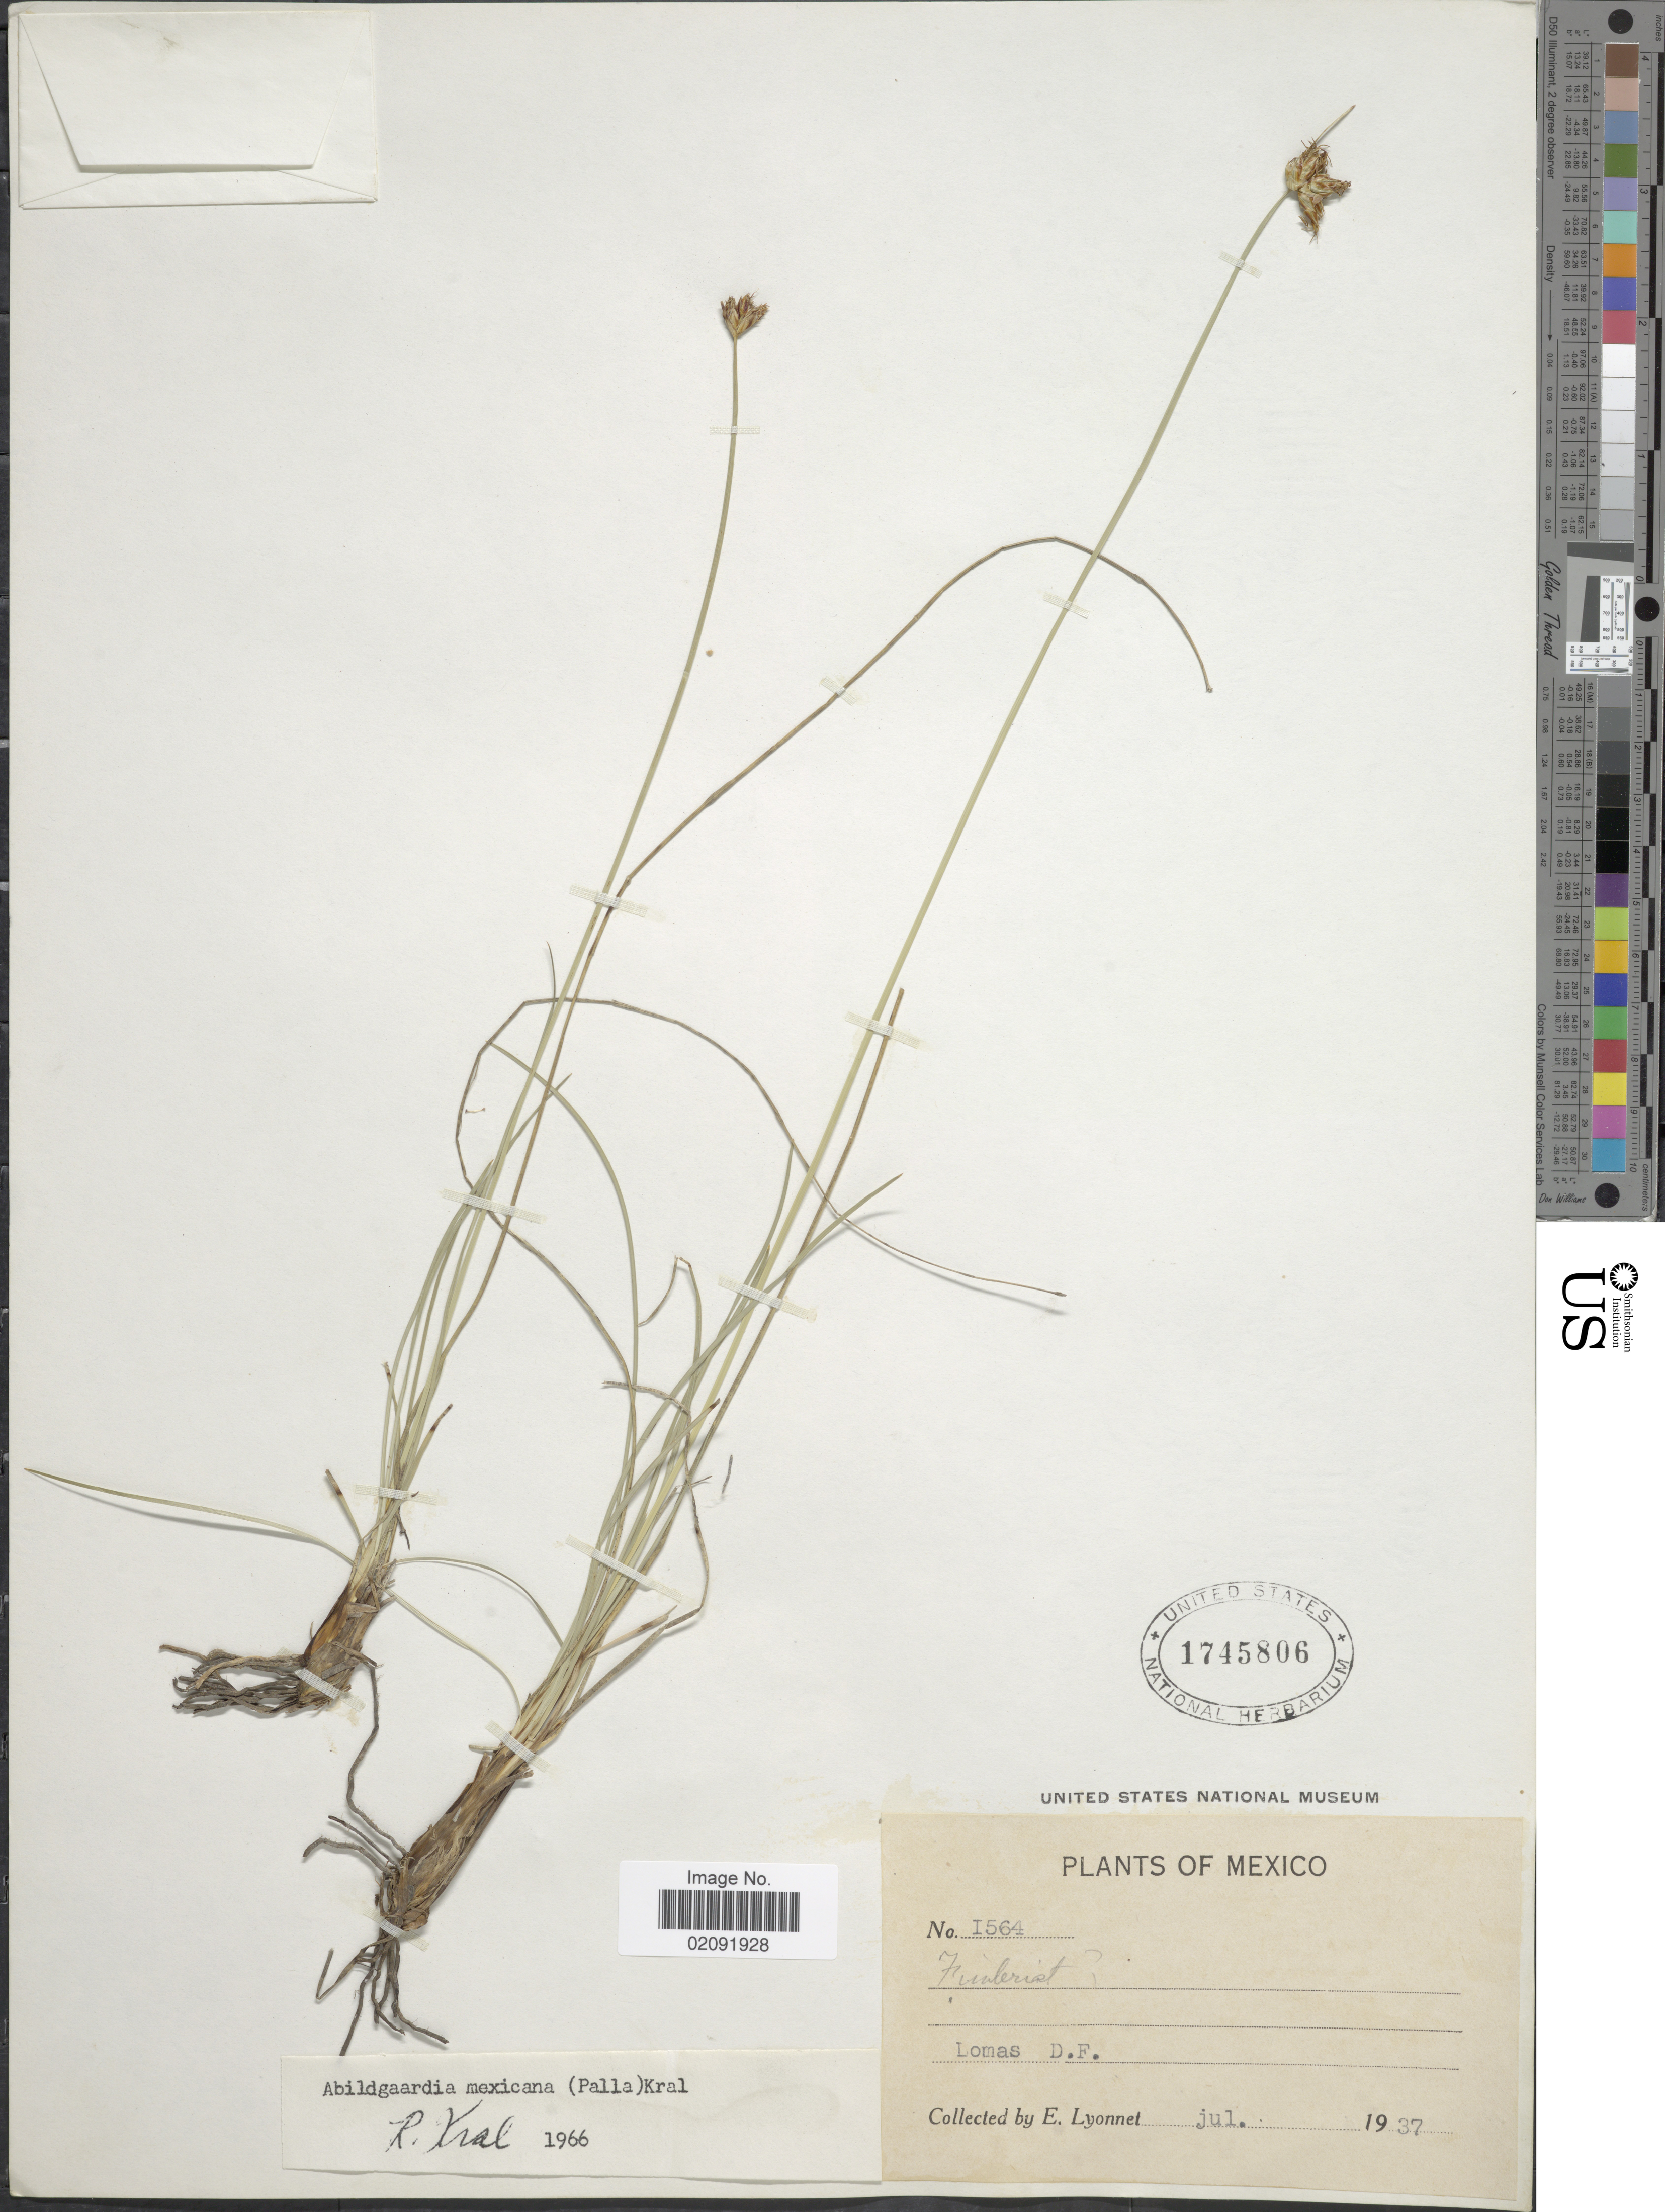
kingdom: Plantae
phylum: Tracheophyta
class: Liliopsida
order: Poales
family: Cyperaceae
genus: Abildgaardia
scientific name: Abildgaardia mexicana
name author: (Palla) Kral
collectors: E. Lyonnet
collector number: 1564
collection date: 1937-07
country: Mexico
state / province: Distrito Federal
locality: Lomas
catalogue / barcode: US 1745806